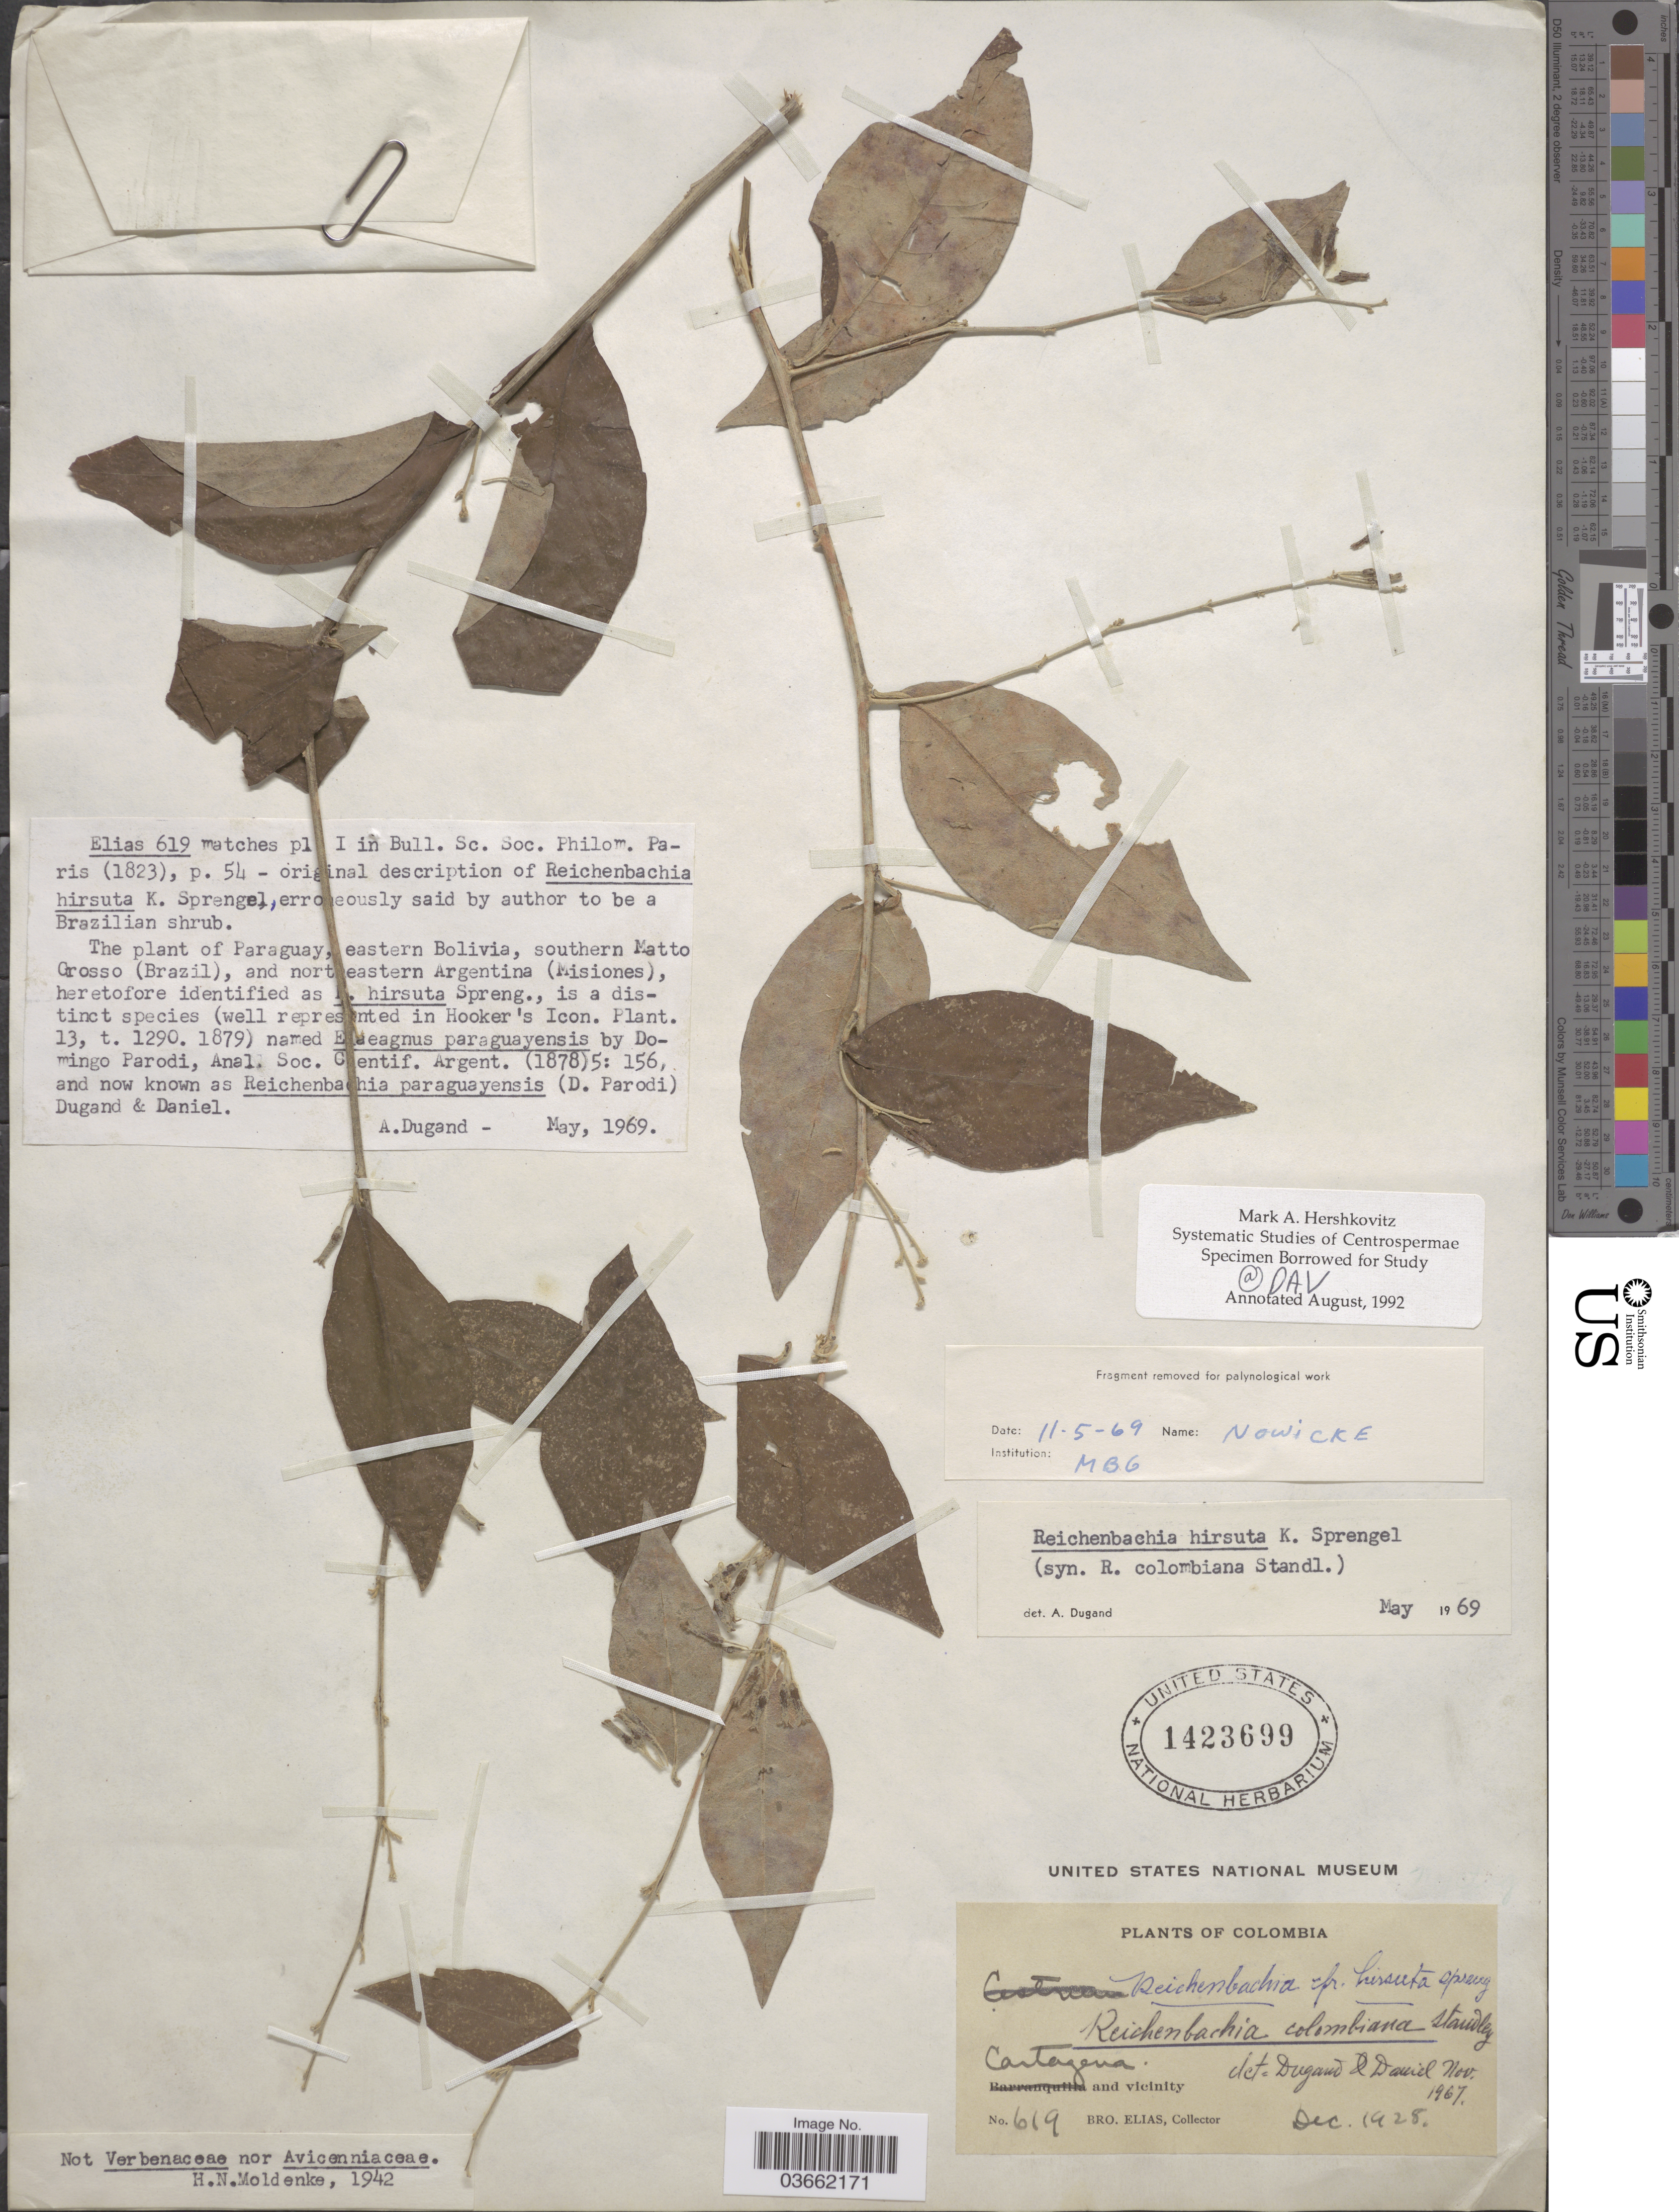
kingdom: Plantae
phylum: Tracheophyta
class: Magnoliopsida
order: Caryophyllales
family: Nyctaginaceae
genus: Reichenbachia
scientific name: Reichenbachia hirsuta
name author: Spreng.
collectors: Bro. Elias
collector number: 619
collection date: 1928-12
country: Colombia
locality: Cartagena. and vicinity [unsure placement]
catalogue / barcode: US 1423699